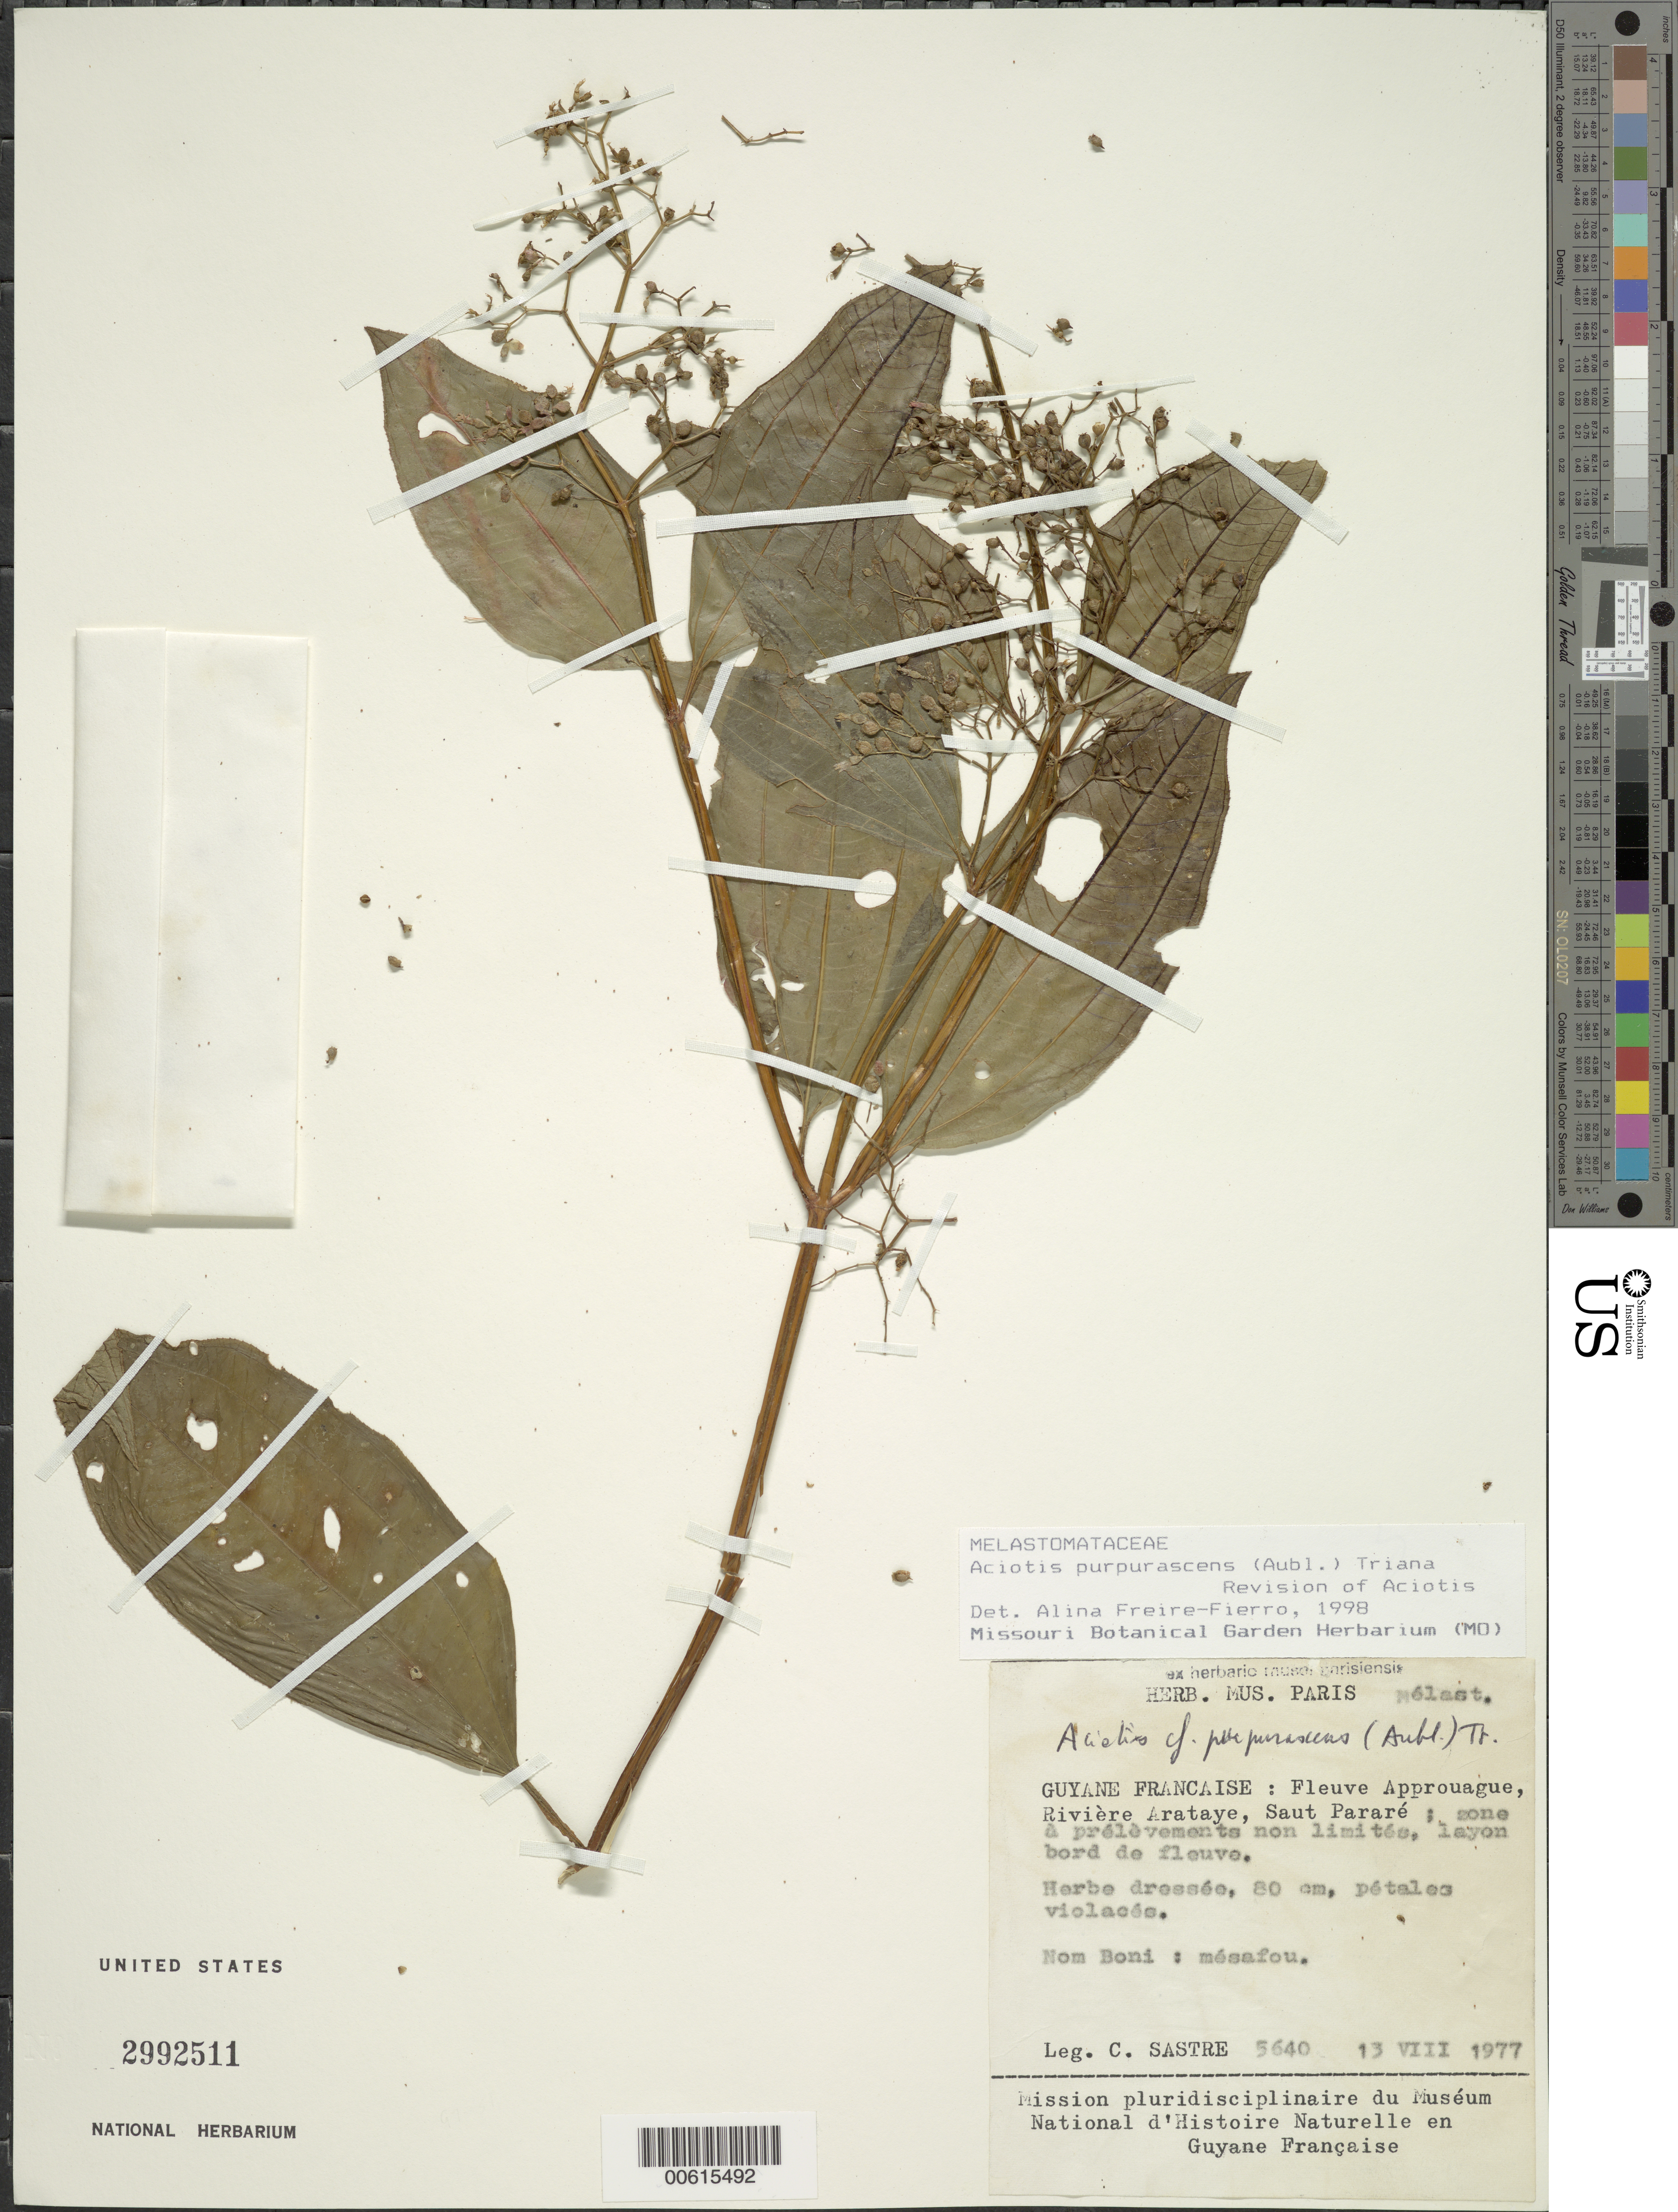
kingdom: Plantae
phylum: Tracheophyta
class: Magnoliopsida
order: Myrtales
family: Melastomataceae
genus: Aciotis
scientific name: Aciotis purpurascens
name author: (Aubl.) Triana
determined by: Freire-Fierro, A.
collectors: C. H. L. Sastre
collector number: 5640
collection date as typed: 13-Aug-77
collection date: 1977-08-13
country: French Guiana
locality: Saut Pararé, Rivière Arataye, Fleuve Approuague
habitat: Zone a prelevements non limitee, layon bord de fleurve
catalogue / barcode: US 2992511